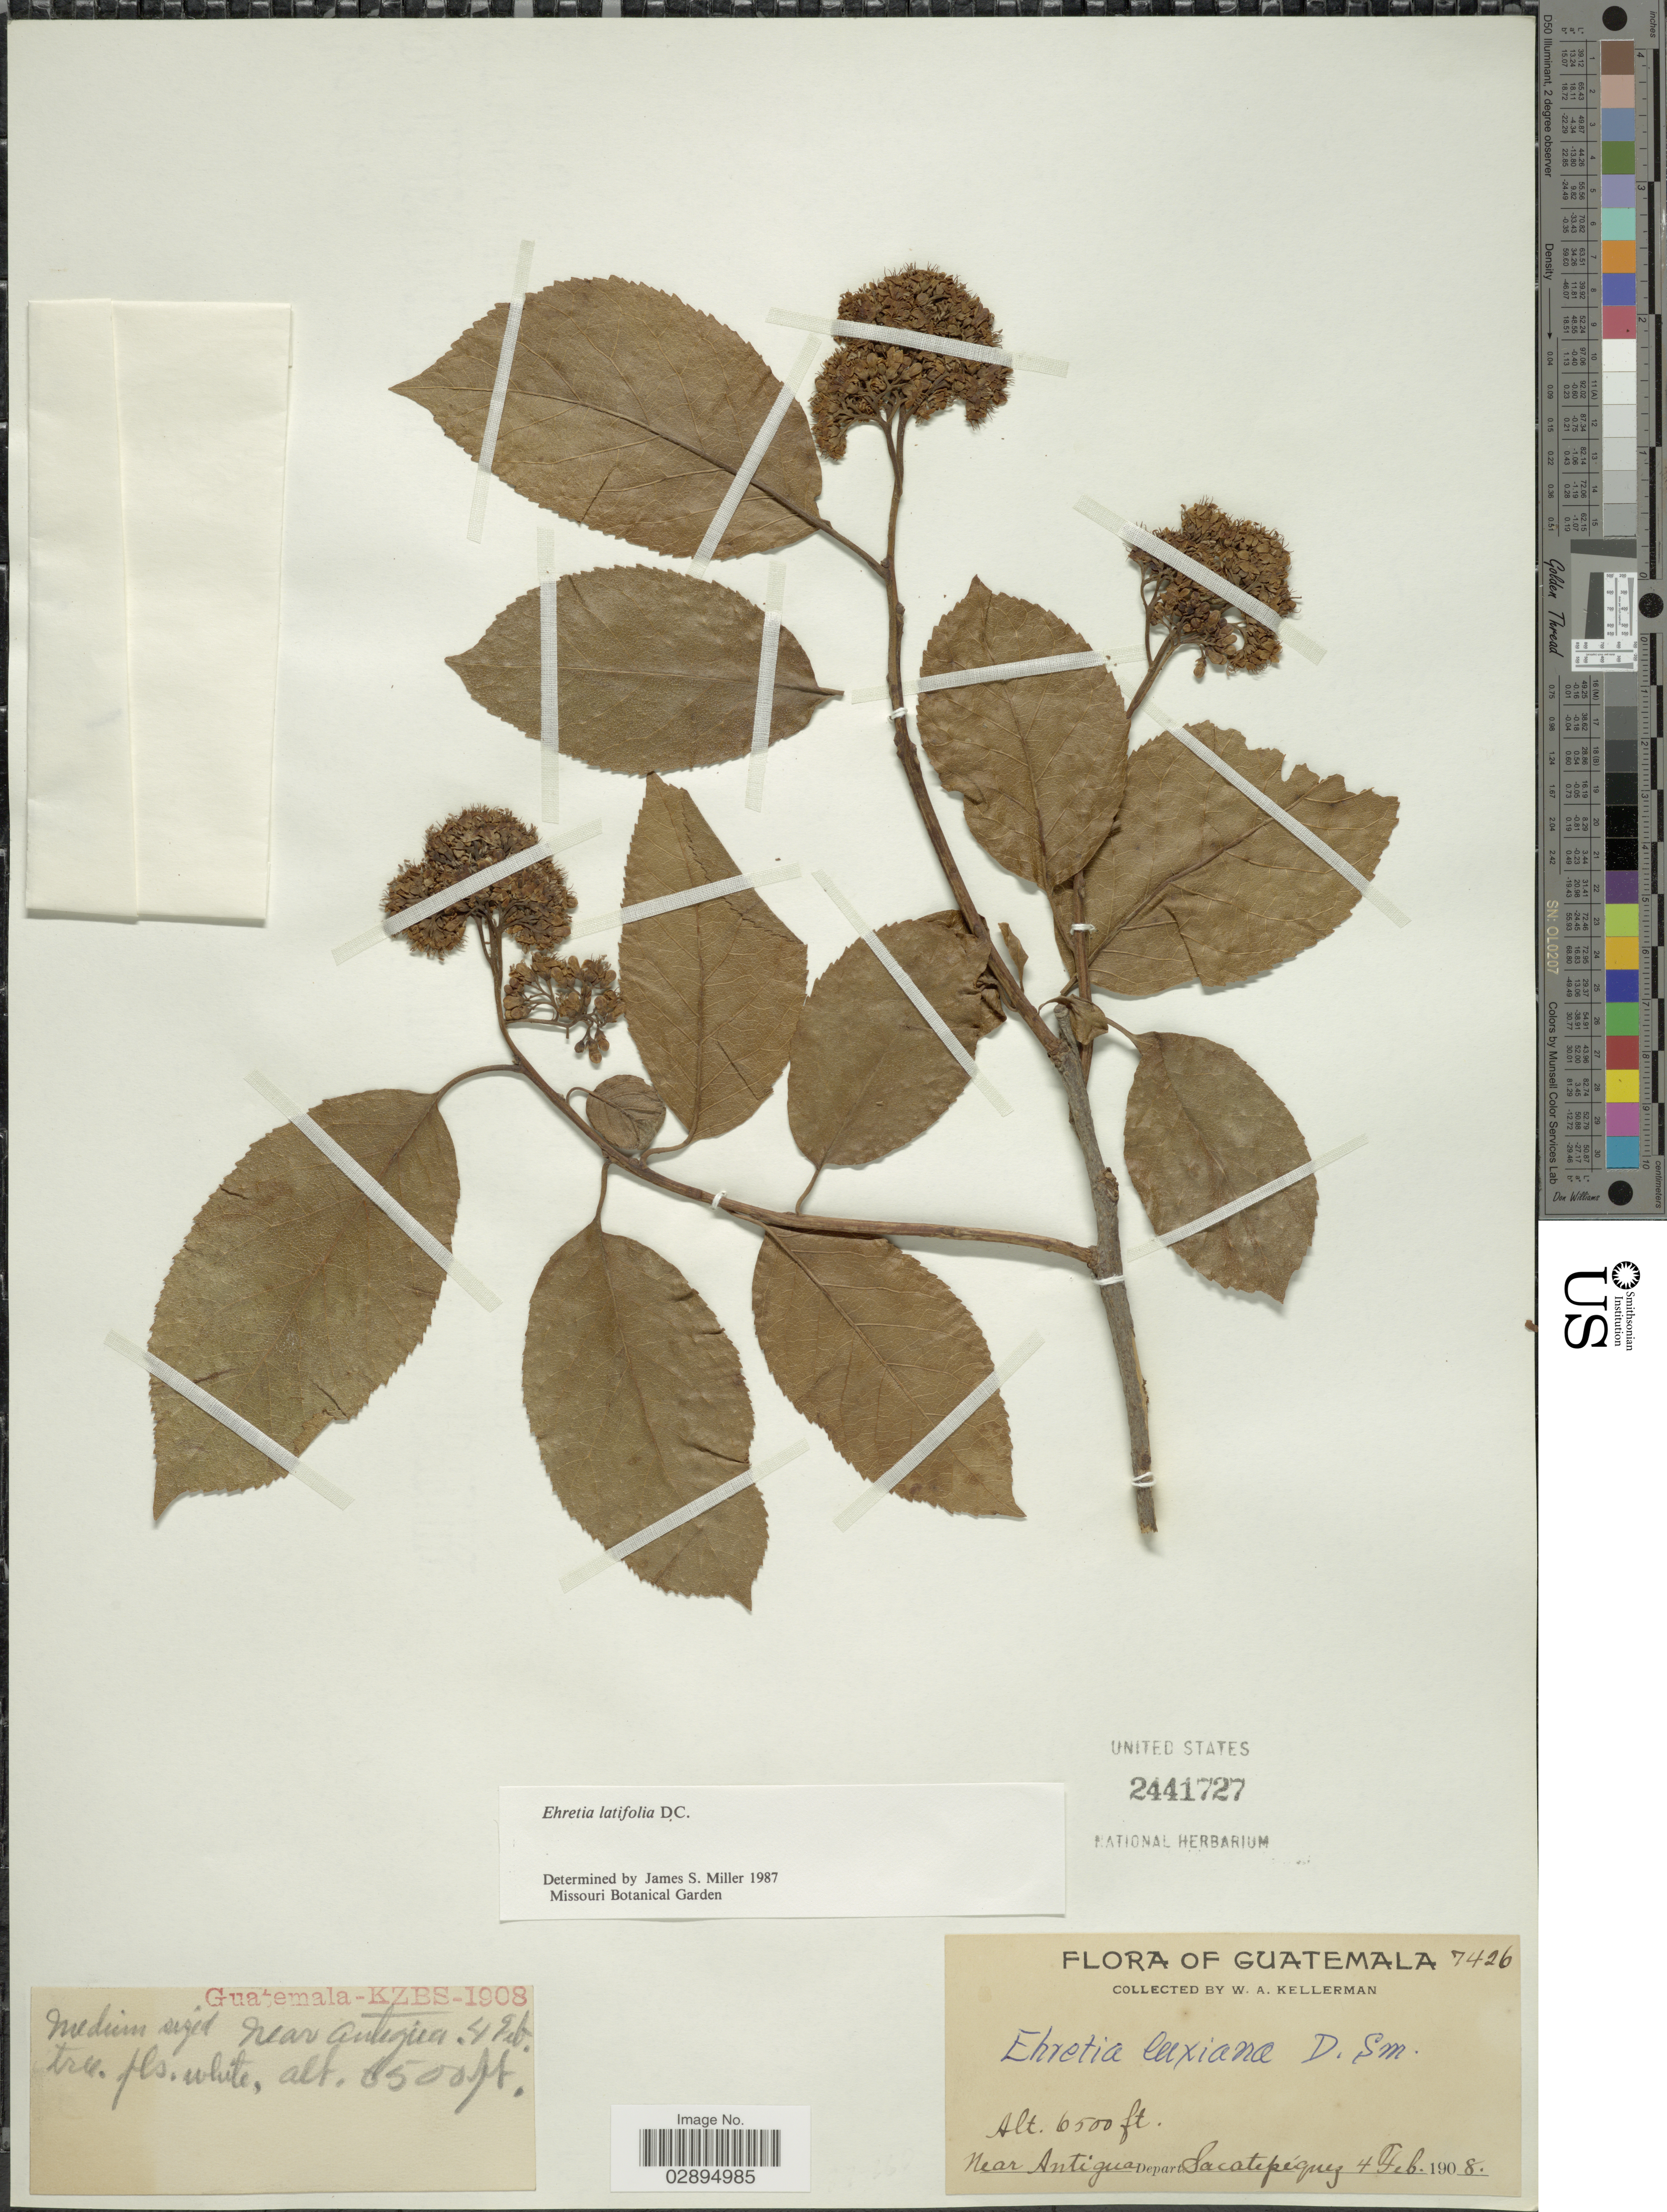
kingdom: Plantae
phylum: Tracheophyta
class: Magnoliopsida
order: Boraginales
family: Ehretiaceae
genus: Ehretia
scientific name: Ehretia latifolia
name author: DC.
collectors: W. Kellerman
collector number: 7426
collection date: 1908-02-04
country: Guatemala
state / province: Sacatepéquez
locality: Near Antigua, Depart. Sacatepéquez.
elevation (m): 1981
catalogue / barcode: US 2441727